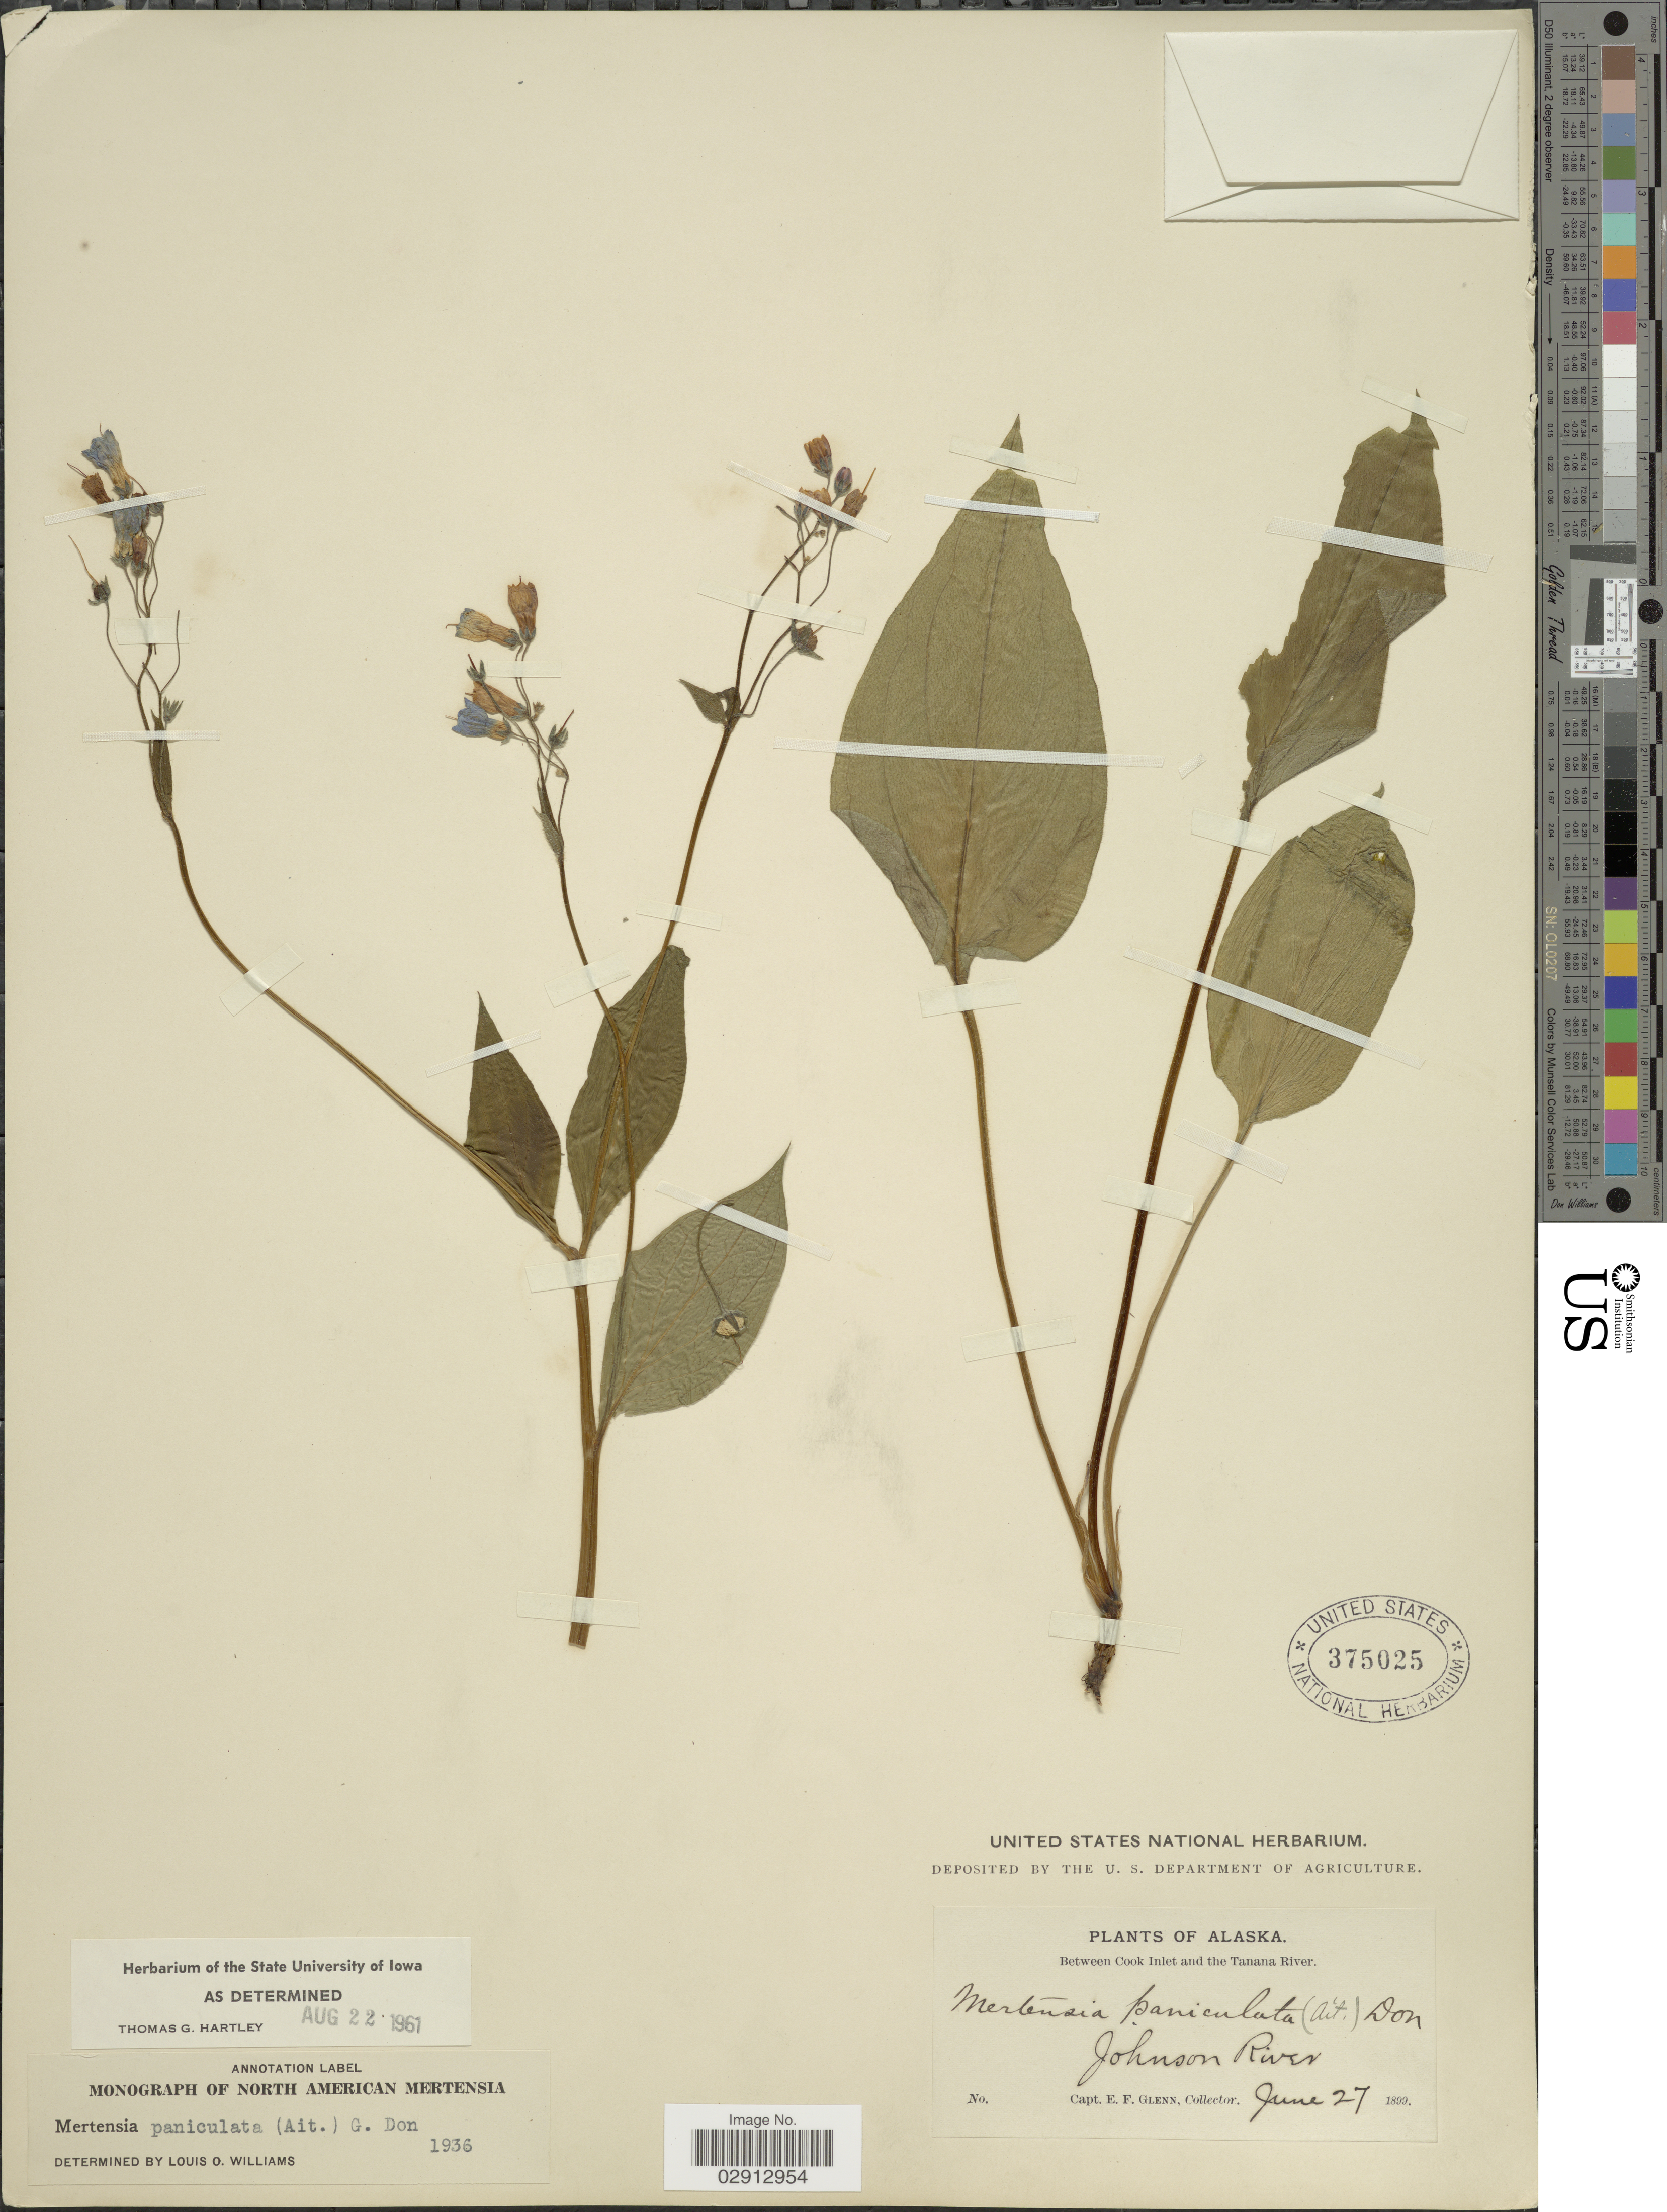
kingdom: Plantae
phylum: Tracheophyta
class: Magnoliopsida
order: Boraginales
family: Boraginaceae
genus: Mertensia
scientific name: Mertensia paniculata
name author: (Aiton) G. Don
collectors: E. Glenn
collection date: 1899-06-27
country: United States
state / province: Alaska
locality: Between Cook Inlet and the Tanana River. Johnson River.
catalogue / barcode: US 375025